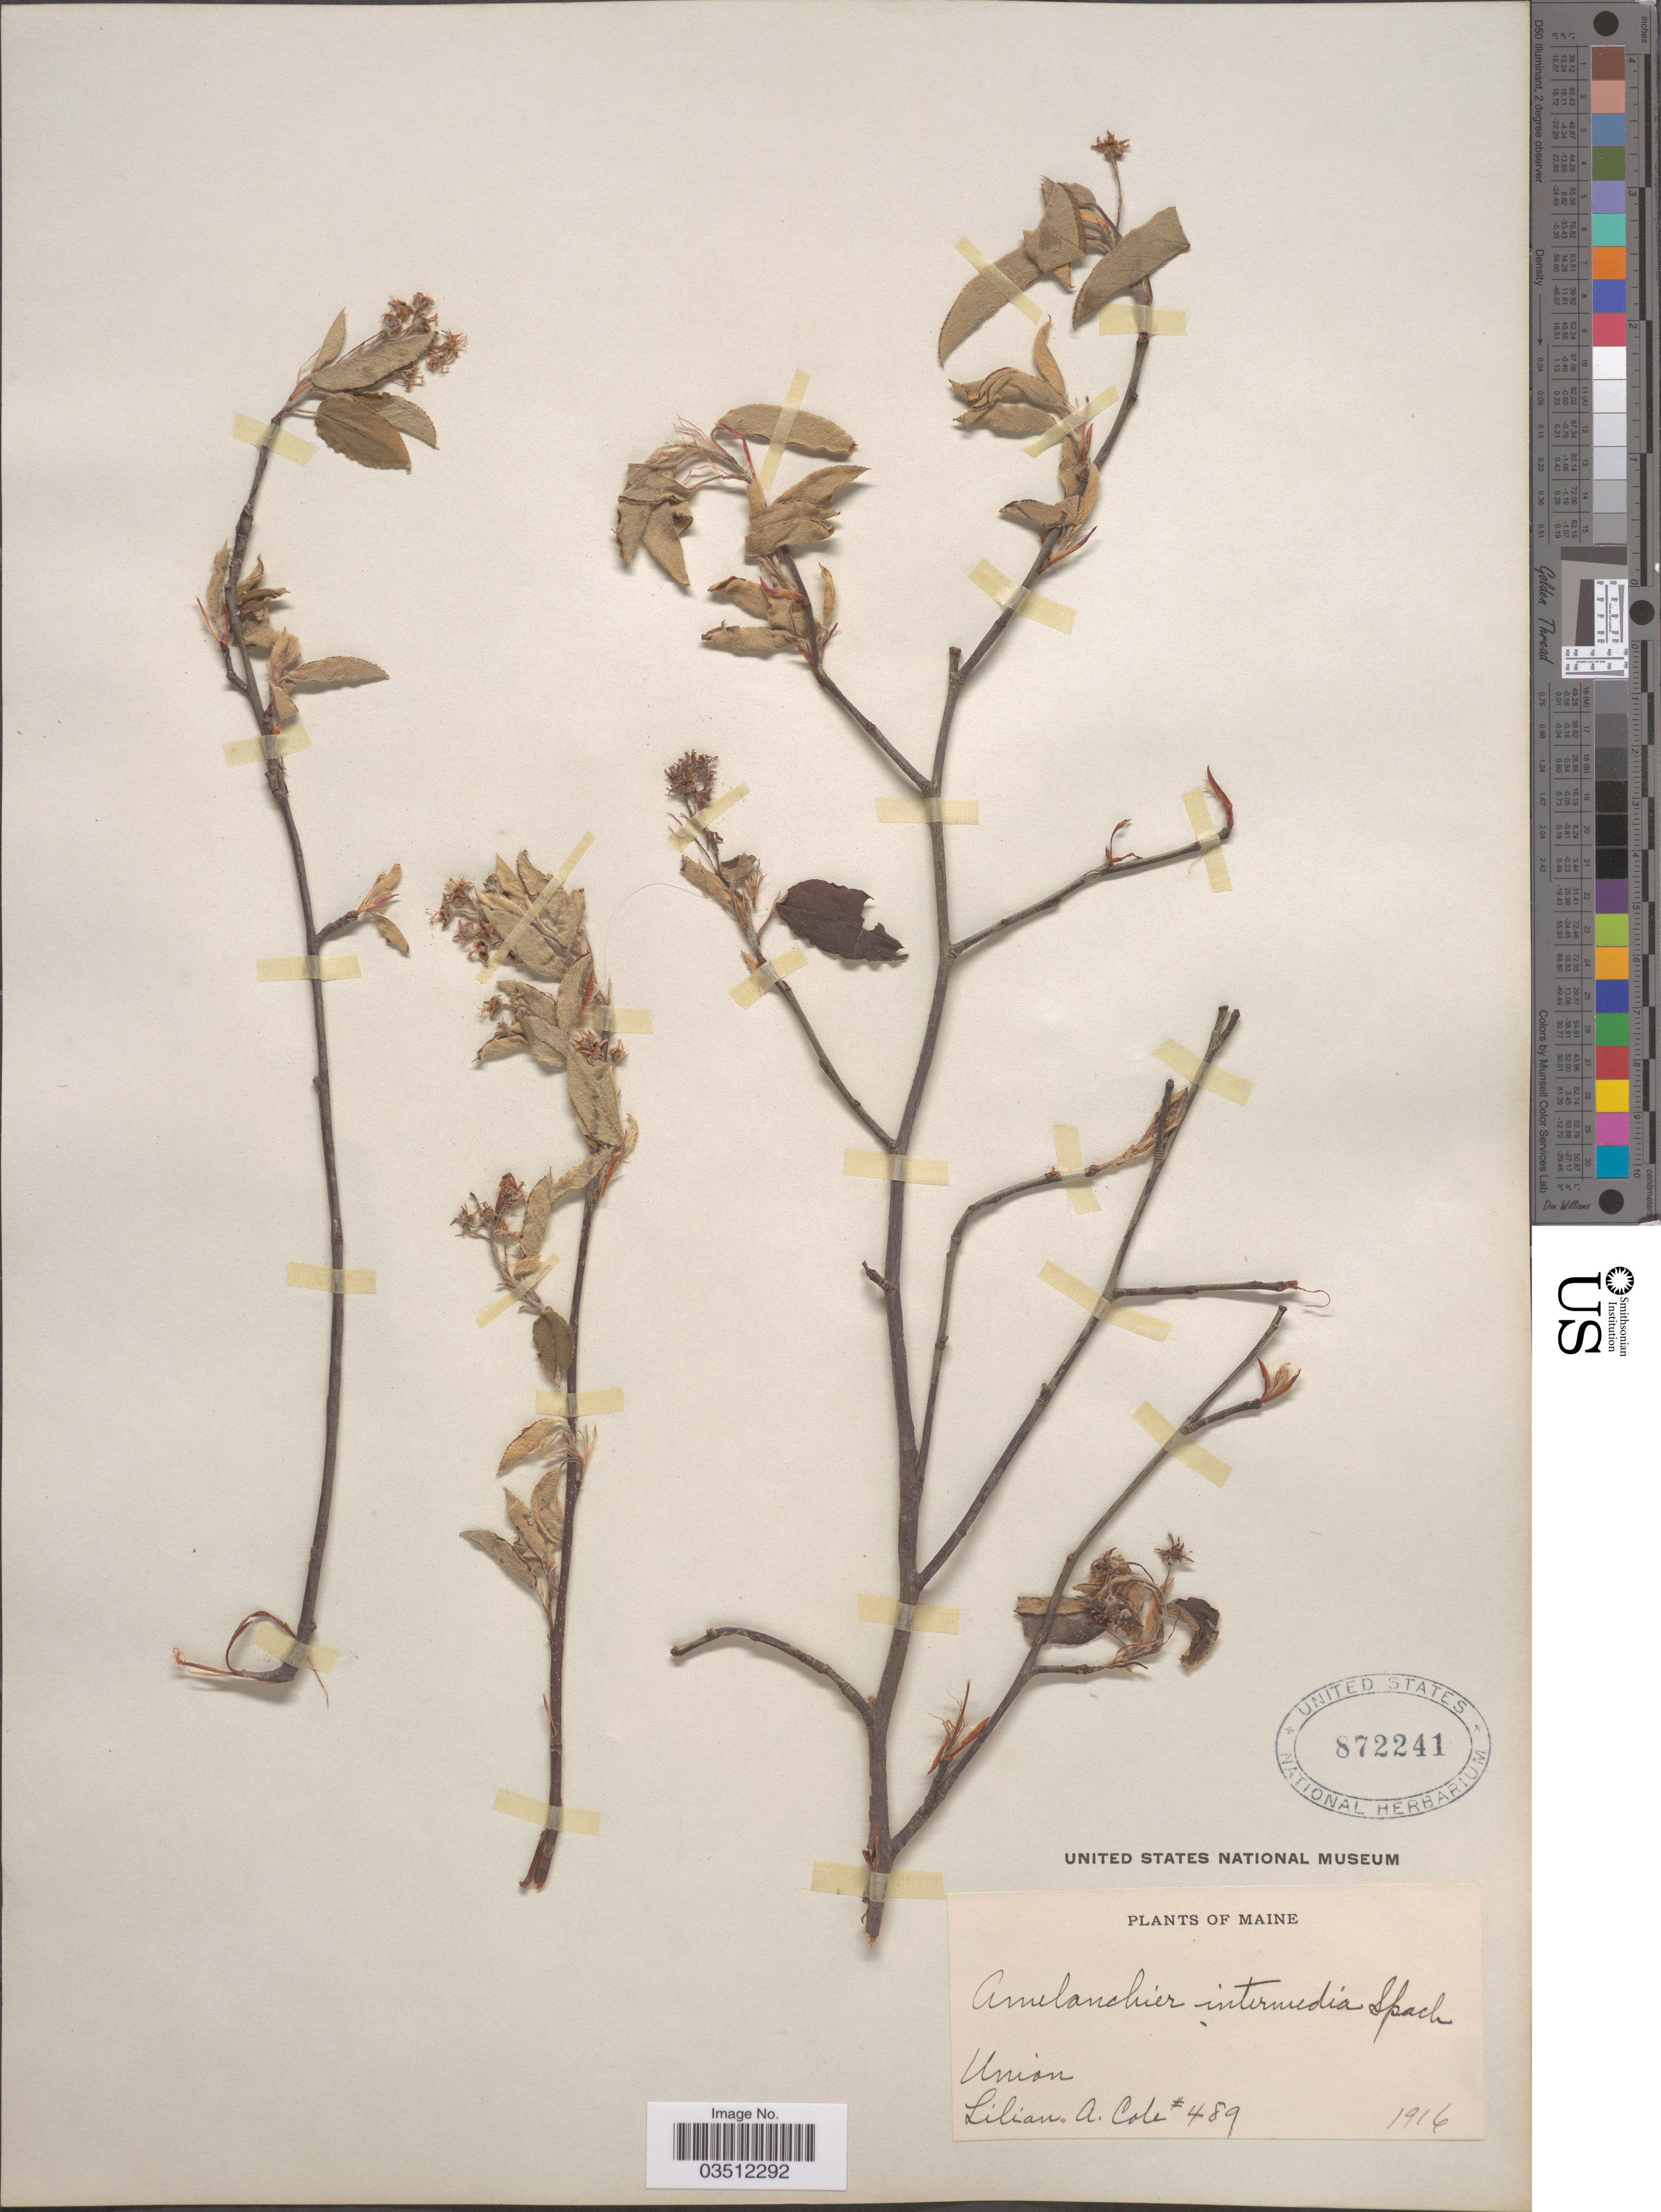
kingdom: Plantae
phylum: Tracheophyta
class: Magnoliopsida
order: Rosales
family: Rosaceae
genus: Amelanchier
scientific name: Amelanchier intermedia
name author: Spach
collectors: L. A. Cole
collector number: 489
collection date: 1916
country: United States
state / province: Maine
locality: Union.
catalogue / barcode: US 872241